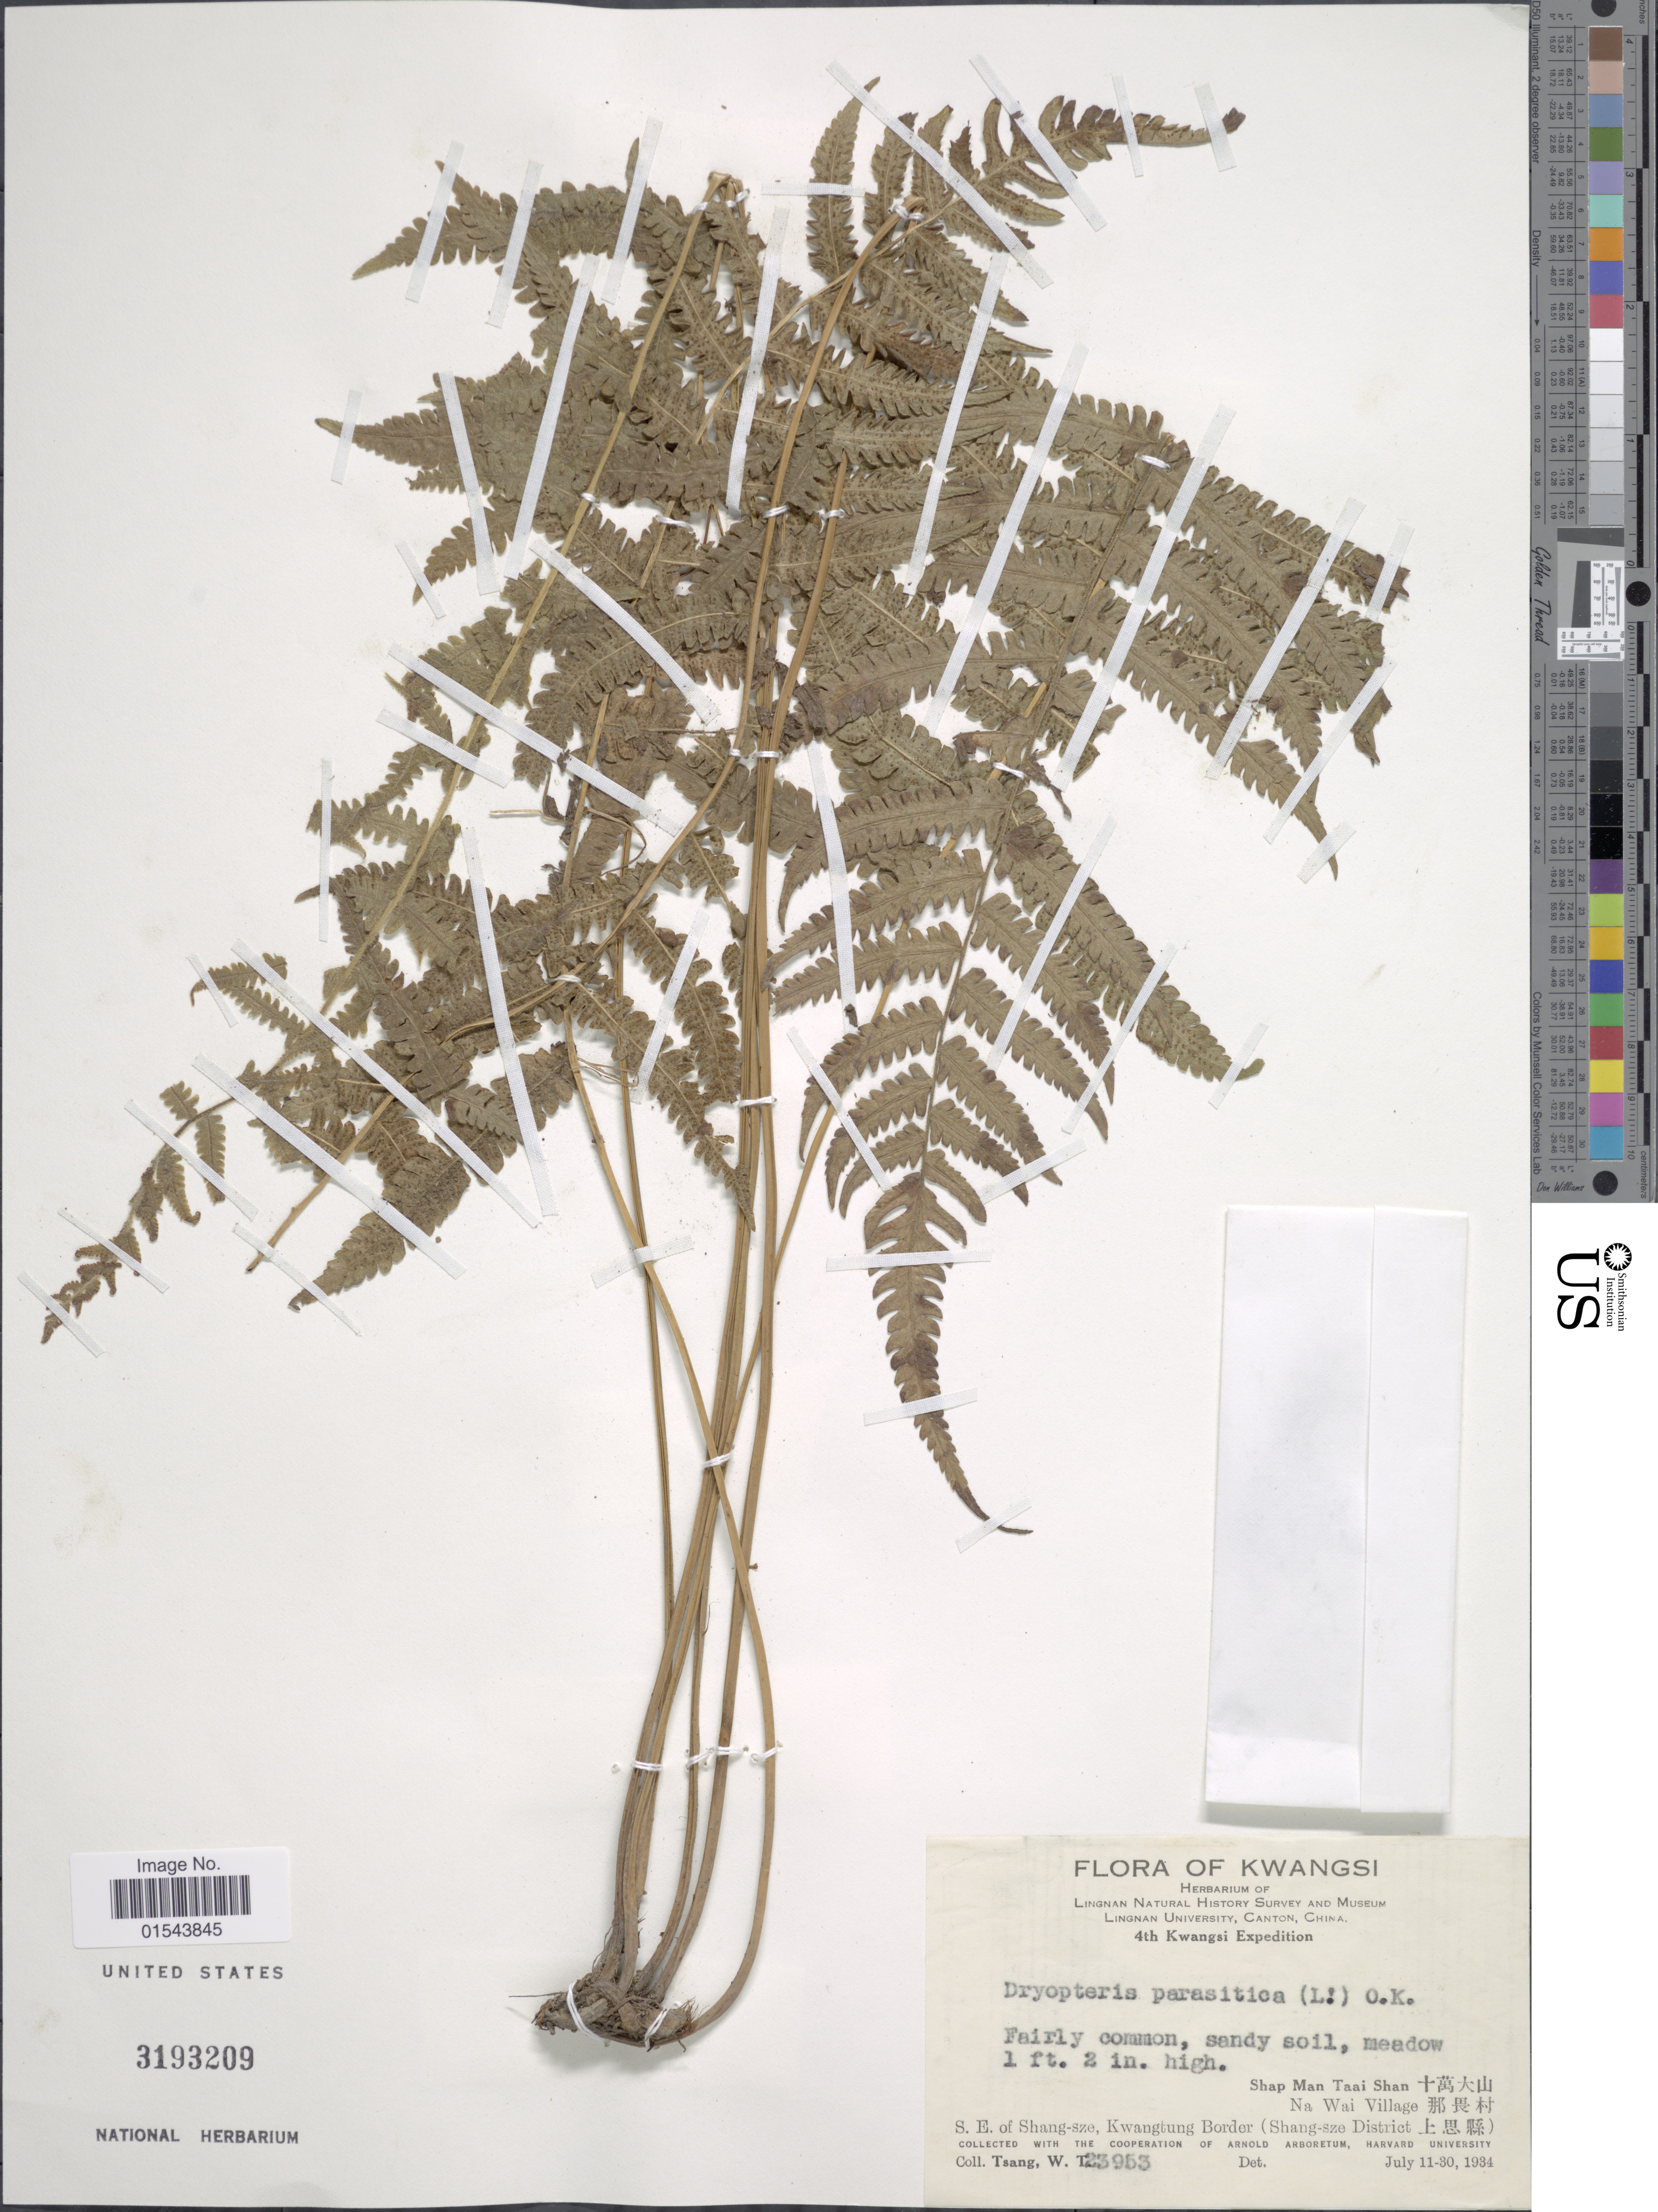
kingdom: Plantae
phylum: Tracheophyta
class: Polypodiopsida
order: Polypodiales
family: Thelypteridaceae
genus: Christella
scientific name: Christella parasitica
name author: (L.) H. Lév.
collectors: W. T. Tsang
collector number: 23953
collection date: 1934-07-11/1934-07-30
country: China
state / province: Guangxi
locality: Kwangsi. S. E. of Shang-sze, Kwangtung Border (Shang-sze District) Shap Man Taai Shan, Na Wai village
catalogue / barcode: US 3193209